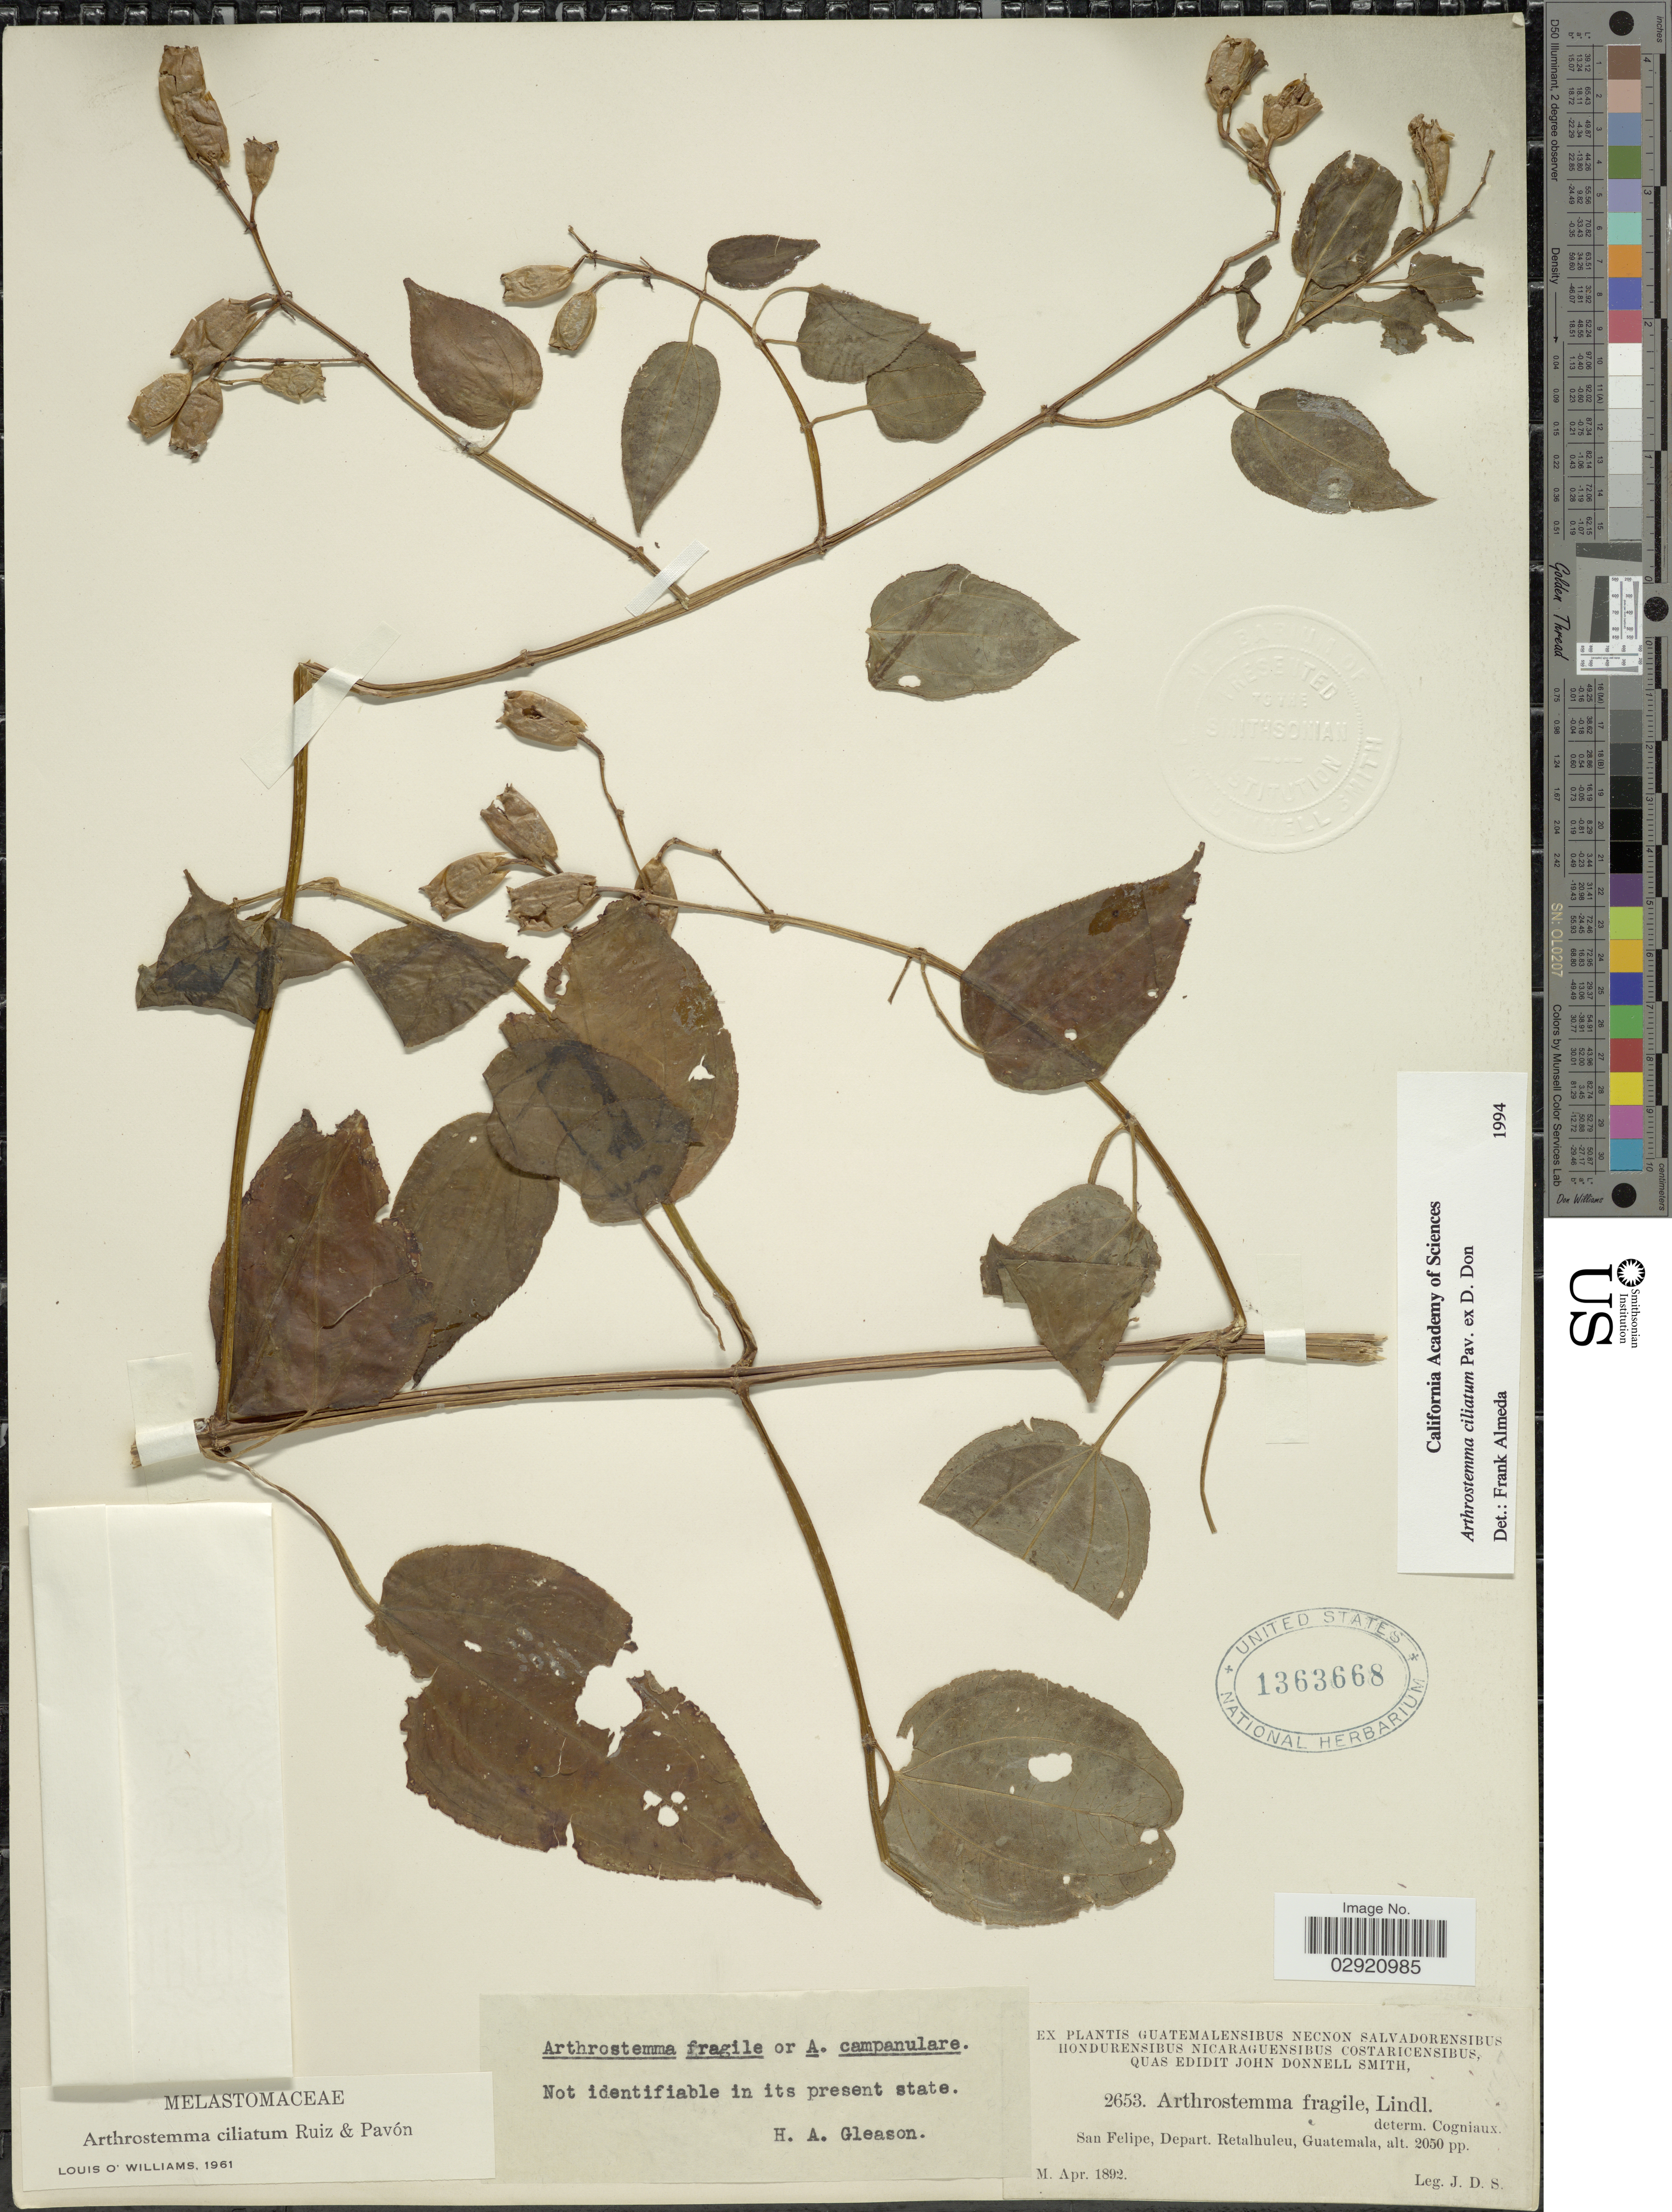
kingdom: Plantae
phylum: Tracheophyta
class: Magnoliopsida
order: Myrtales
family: Melastomataceae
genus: Arthrostemma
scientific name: Arthrostemma ciliatum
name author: Pav. ex D. Don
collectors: J. Donnell Smith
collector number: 2653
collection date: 1892-04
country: Guatemala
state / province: Retalhuleu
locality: San Felipe, Depart. Retalhuleu.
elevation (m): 625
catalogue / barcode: US 1363668